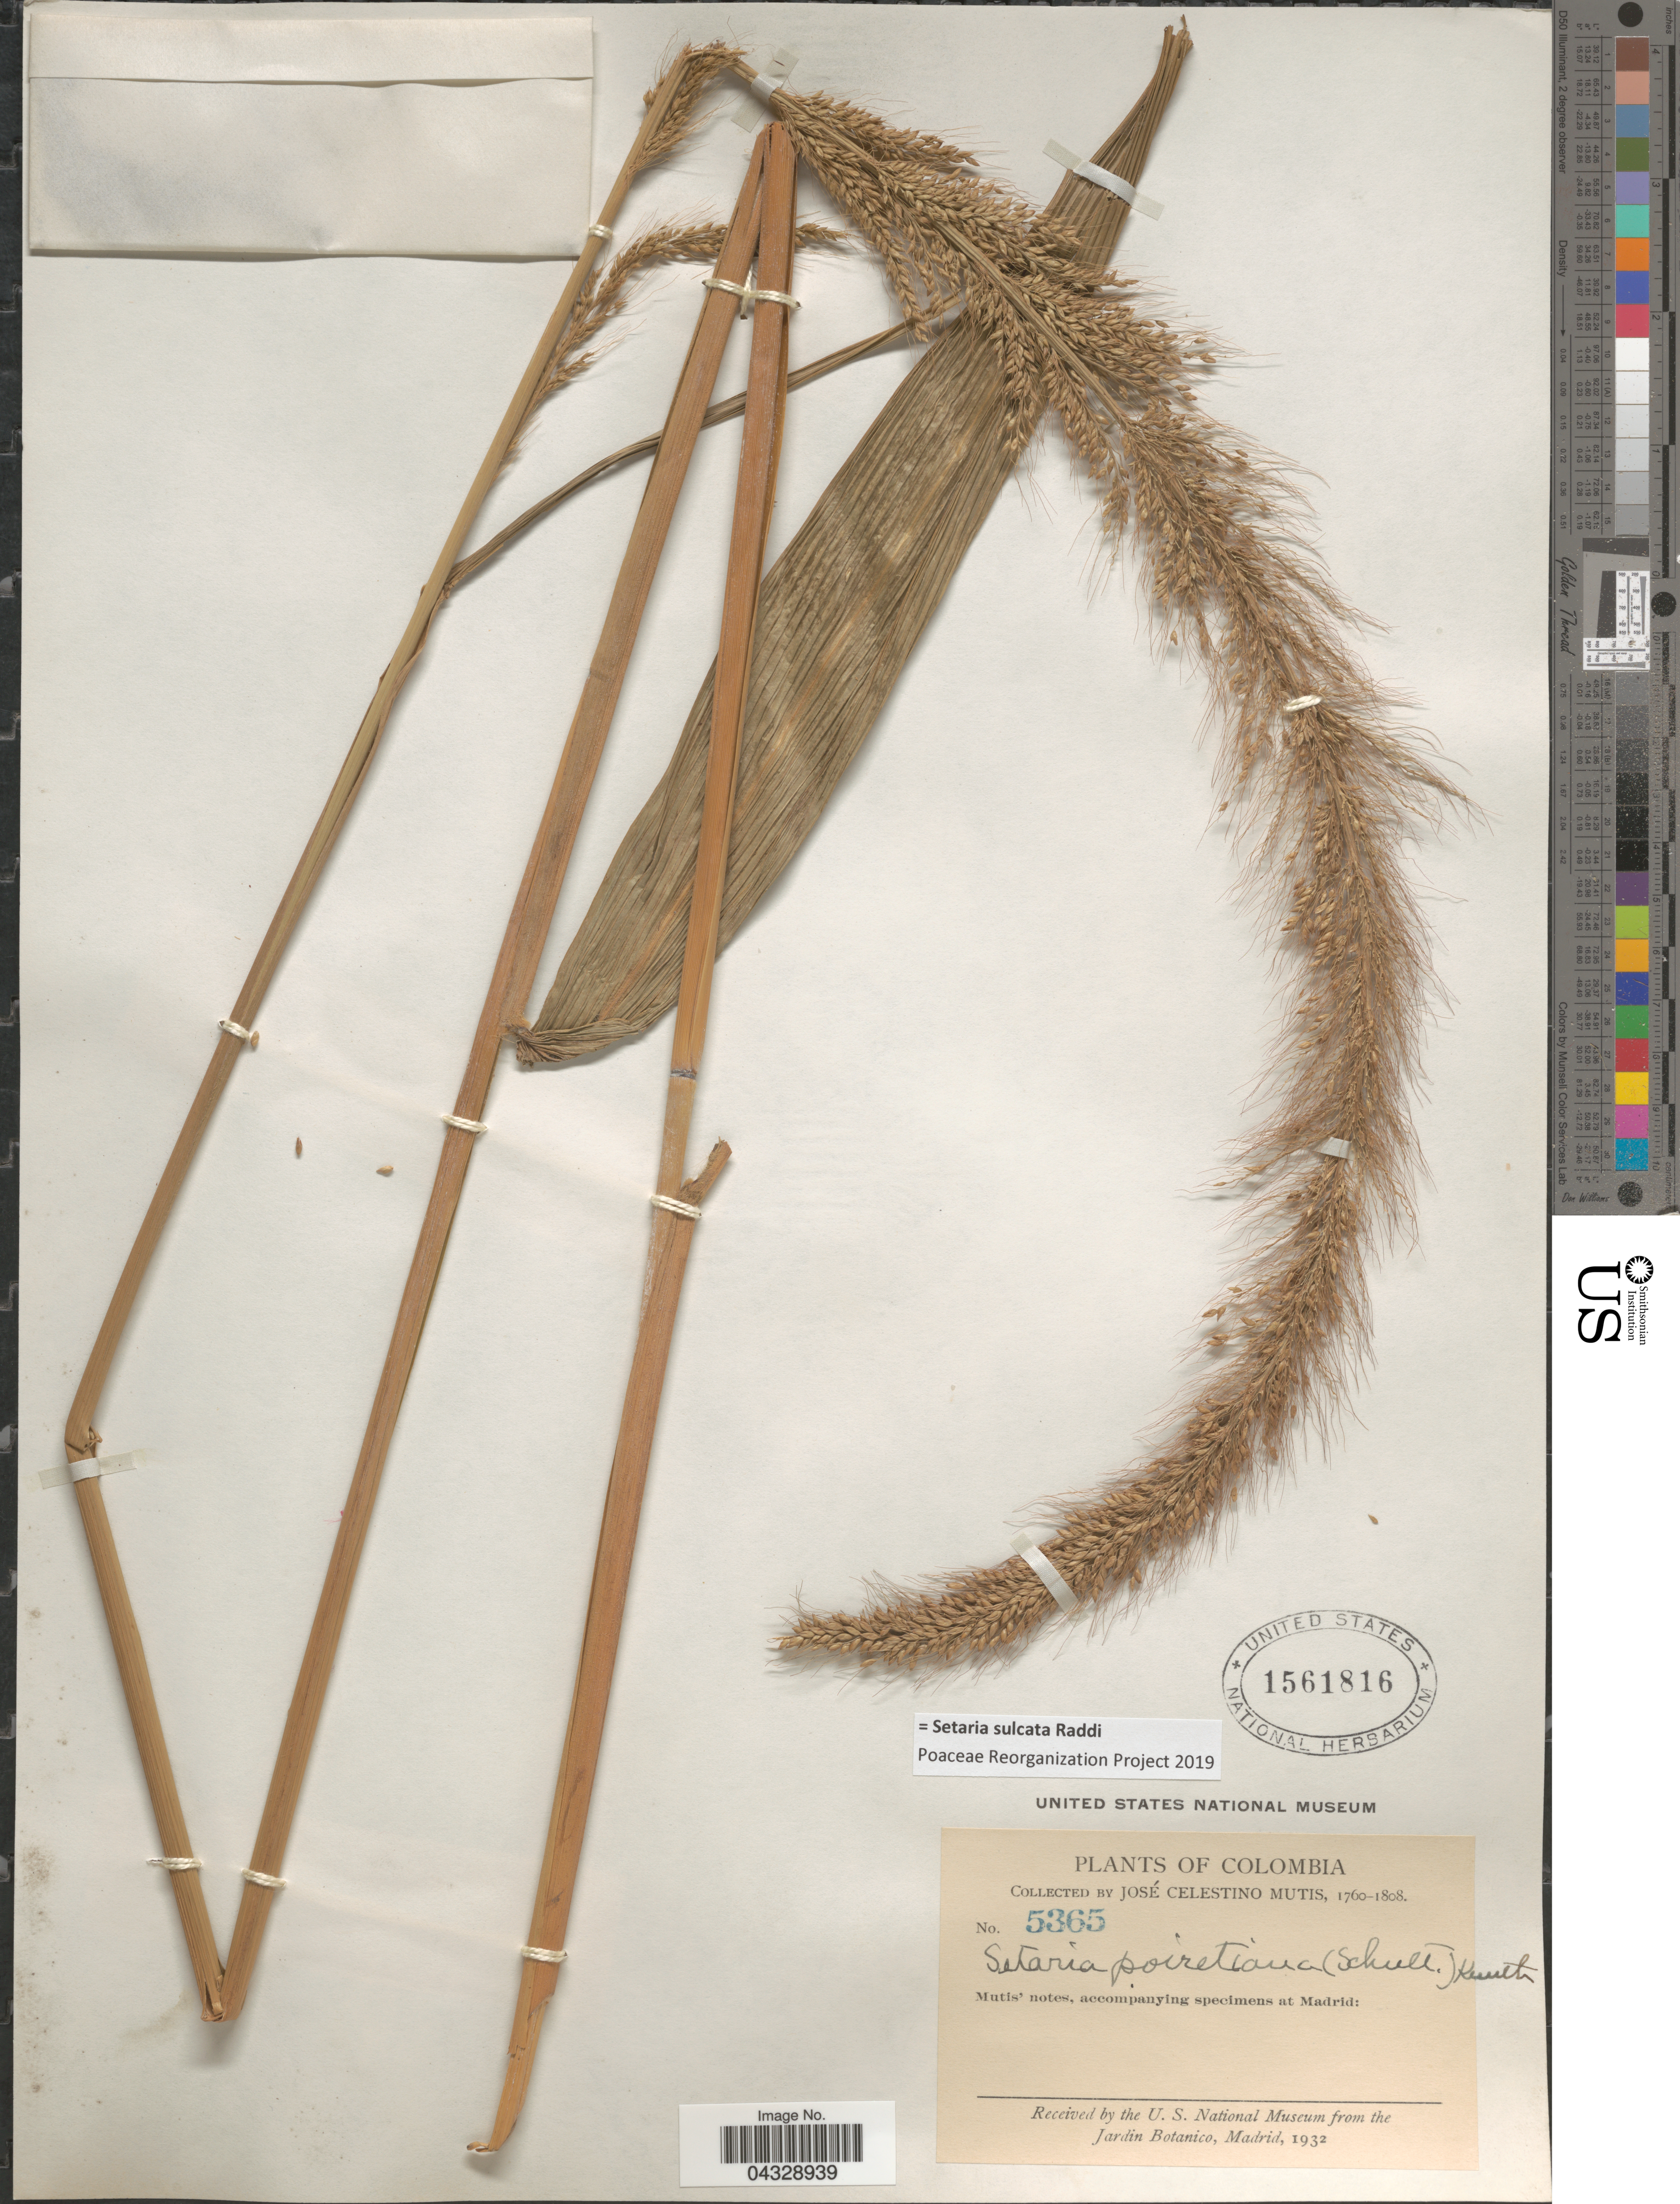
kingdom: Plantae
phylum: Tracheophyta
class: Liliopsida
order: Poales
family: Poaceae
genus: Setaria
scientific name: Setaria sulcata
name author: Raddi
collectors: J. C. B. Mutis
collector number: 5365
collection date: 1760/1808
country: Colombia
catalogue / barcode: US 1561816